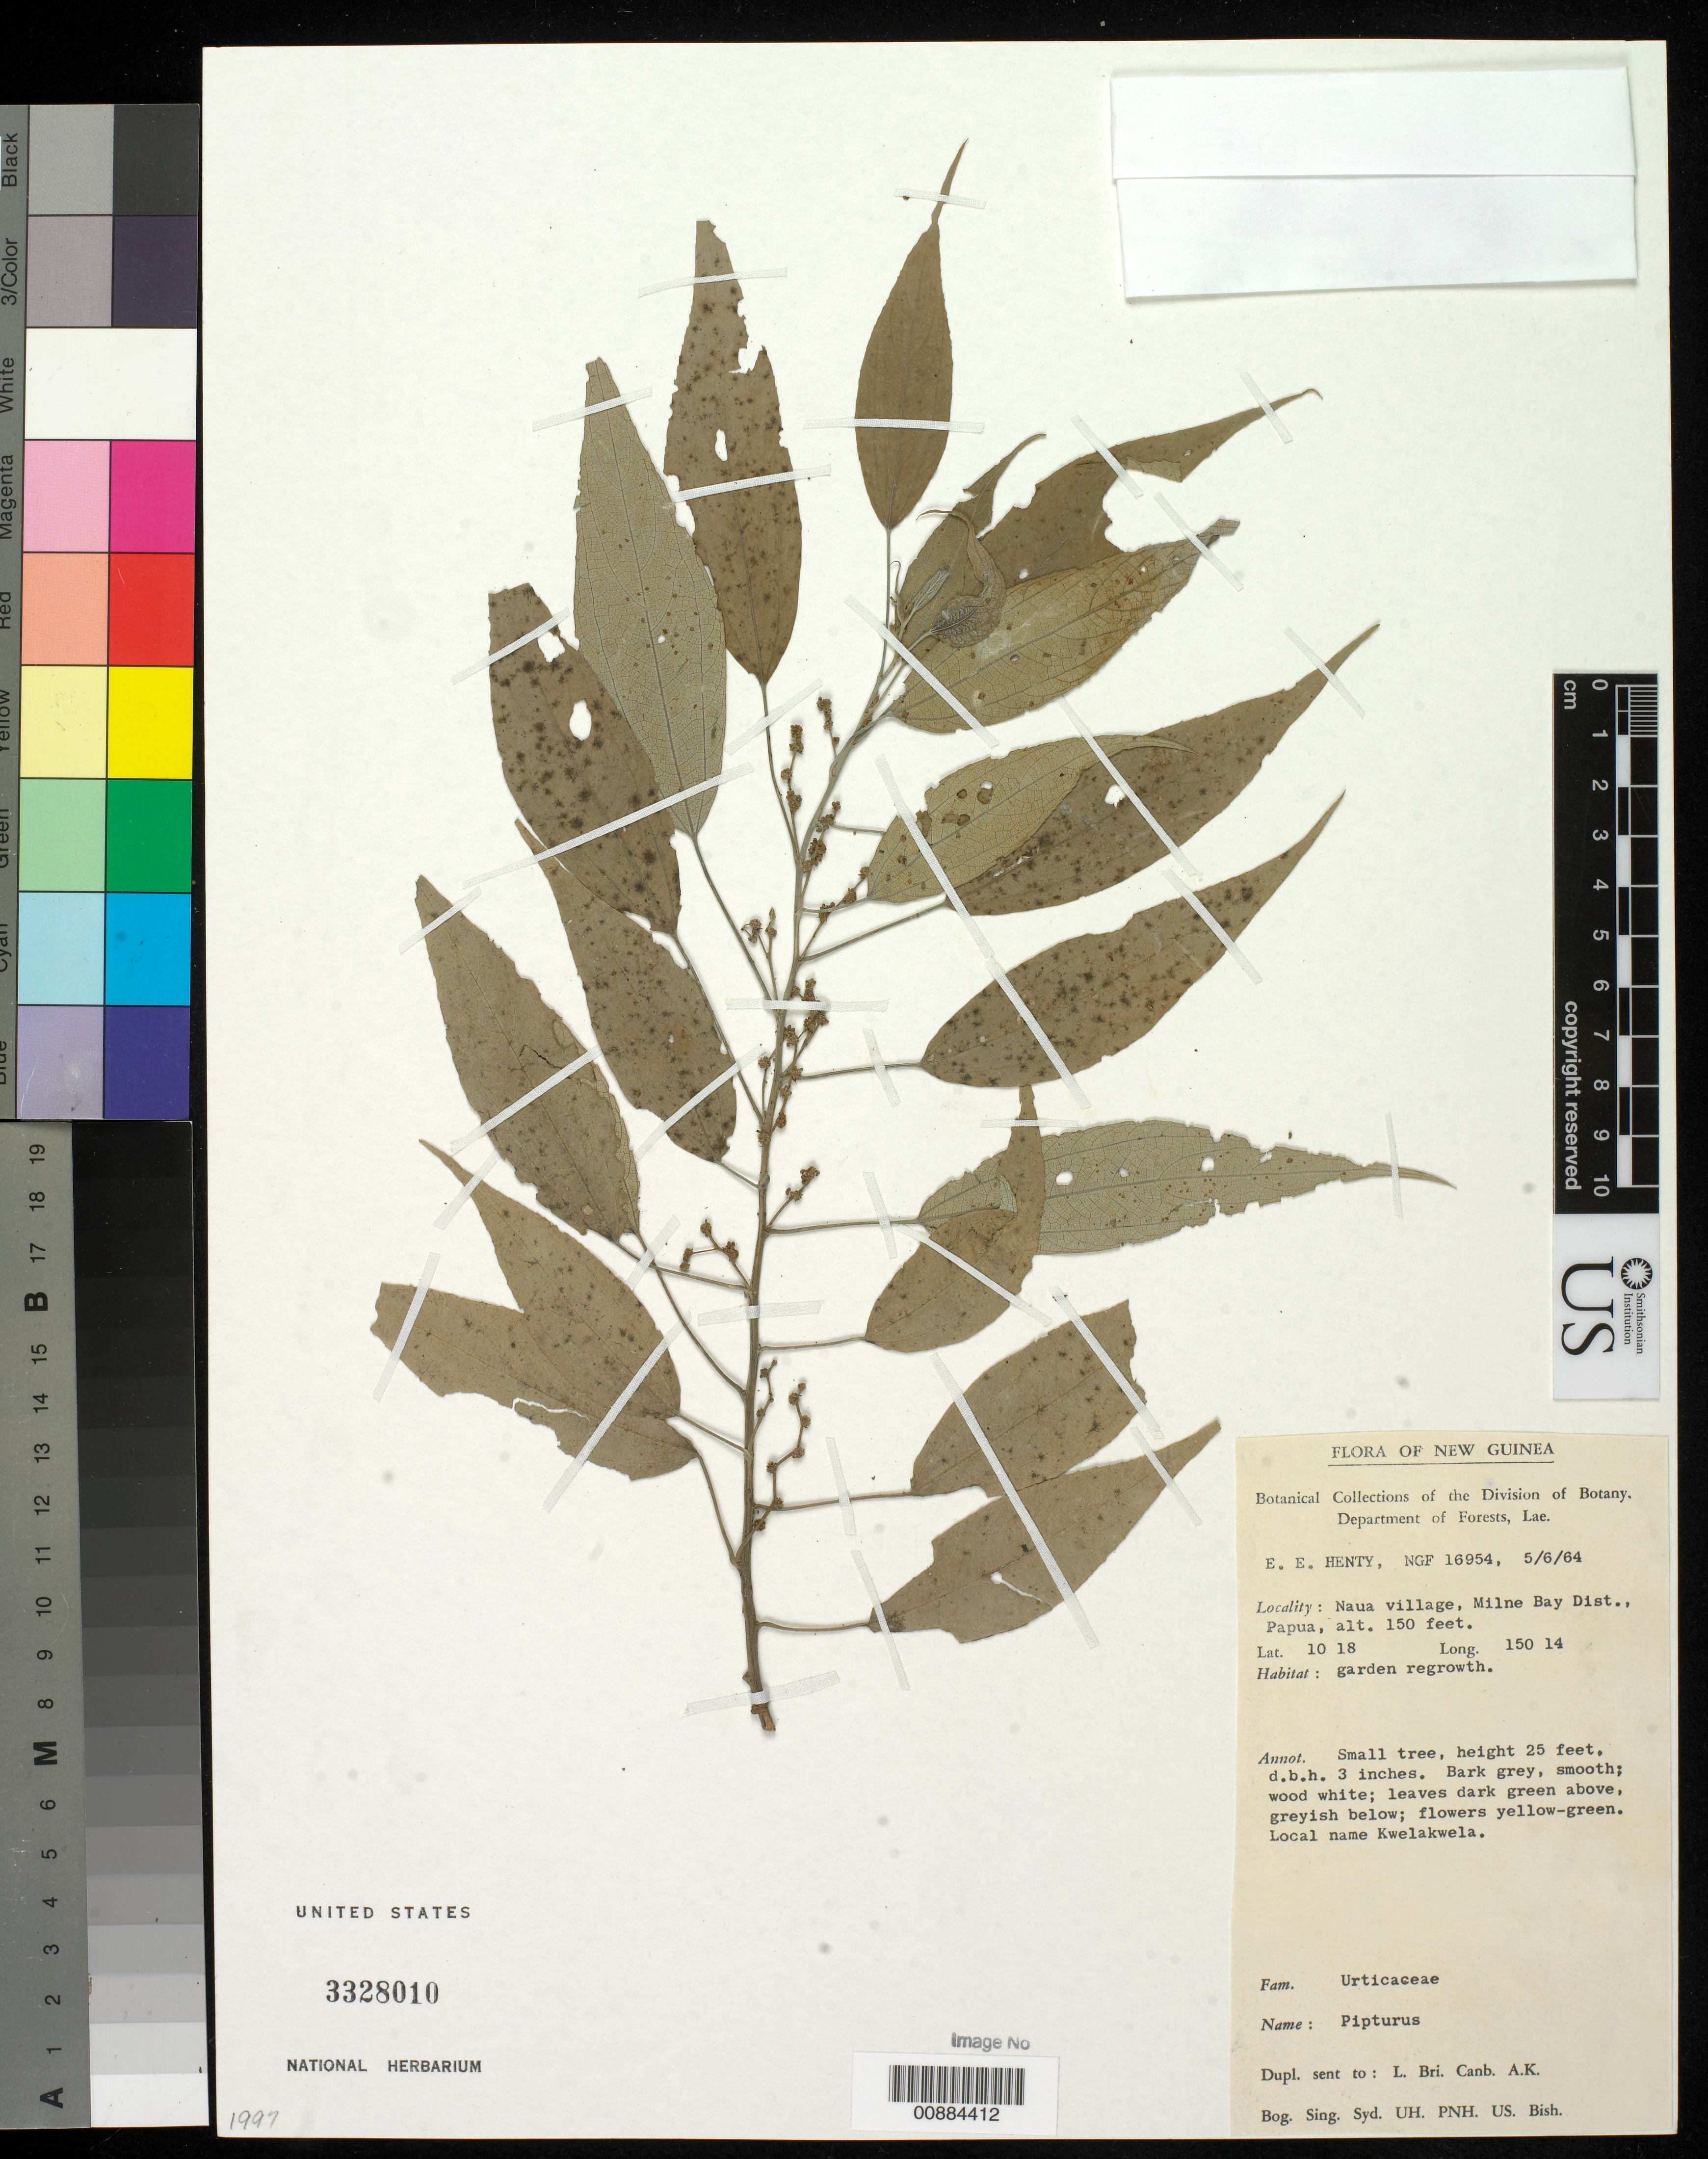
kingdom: Plantae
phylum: Tracheophyta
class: Magnoliopsida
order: Rosales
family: Urticaceae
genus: Pipturus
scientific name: Pipturus sp.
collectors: E. Henty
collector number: NGF 16954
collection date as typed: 05 Jun 1964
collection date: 1964-06-05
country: Papua New Guinea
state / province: Milne Bay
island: New Guinea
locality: New Guinea, Naua village, Milne Bay district., Papua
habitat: garden regrowth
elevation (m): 46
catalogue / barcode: US 3328010